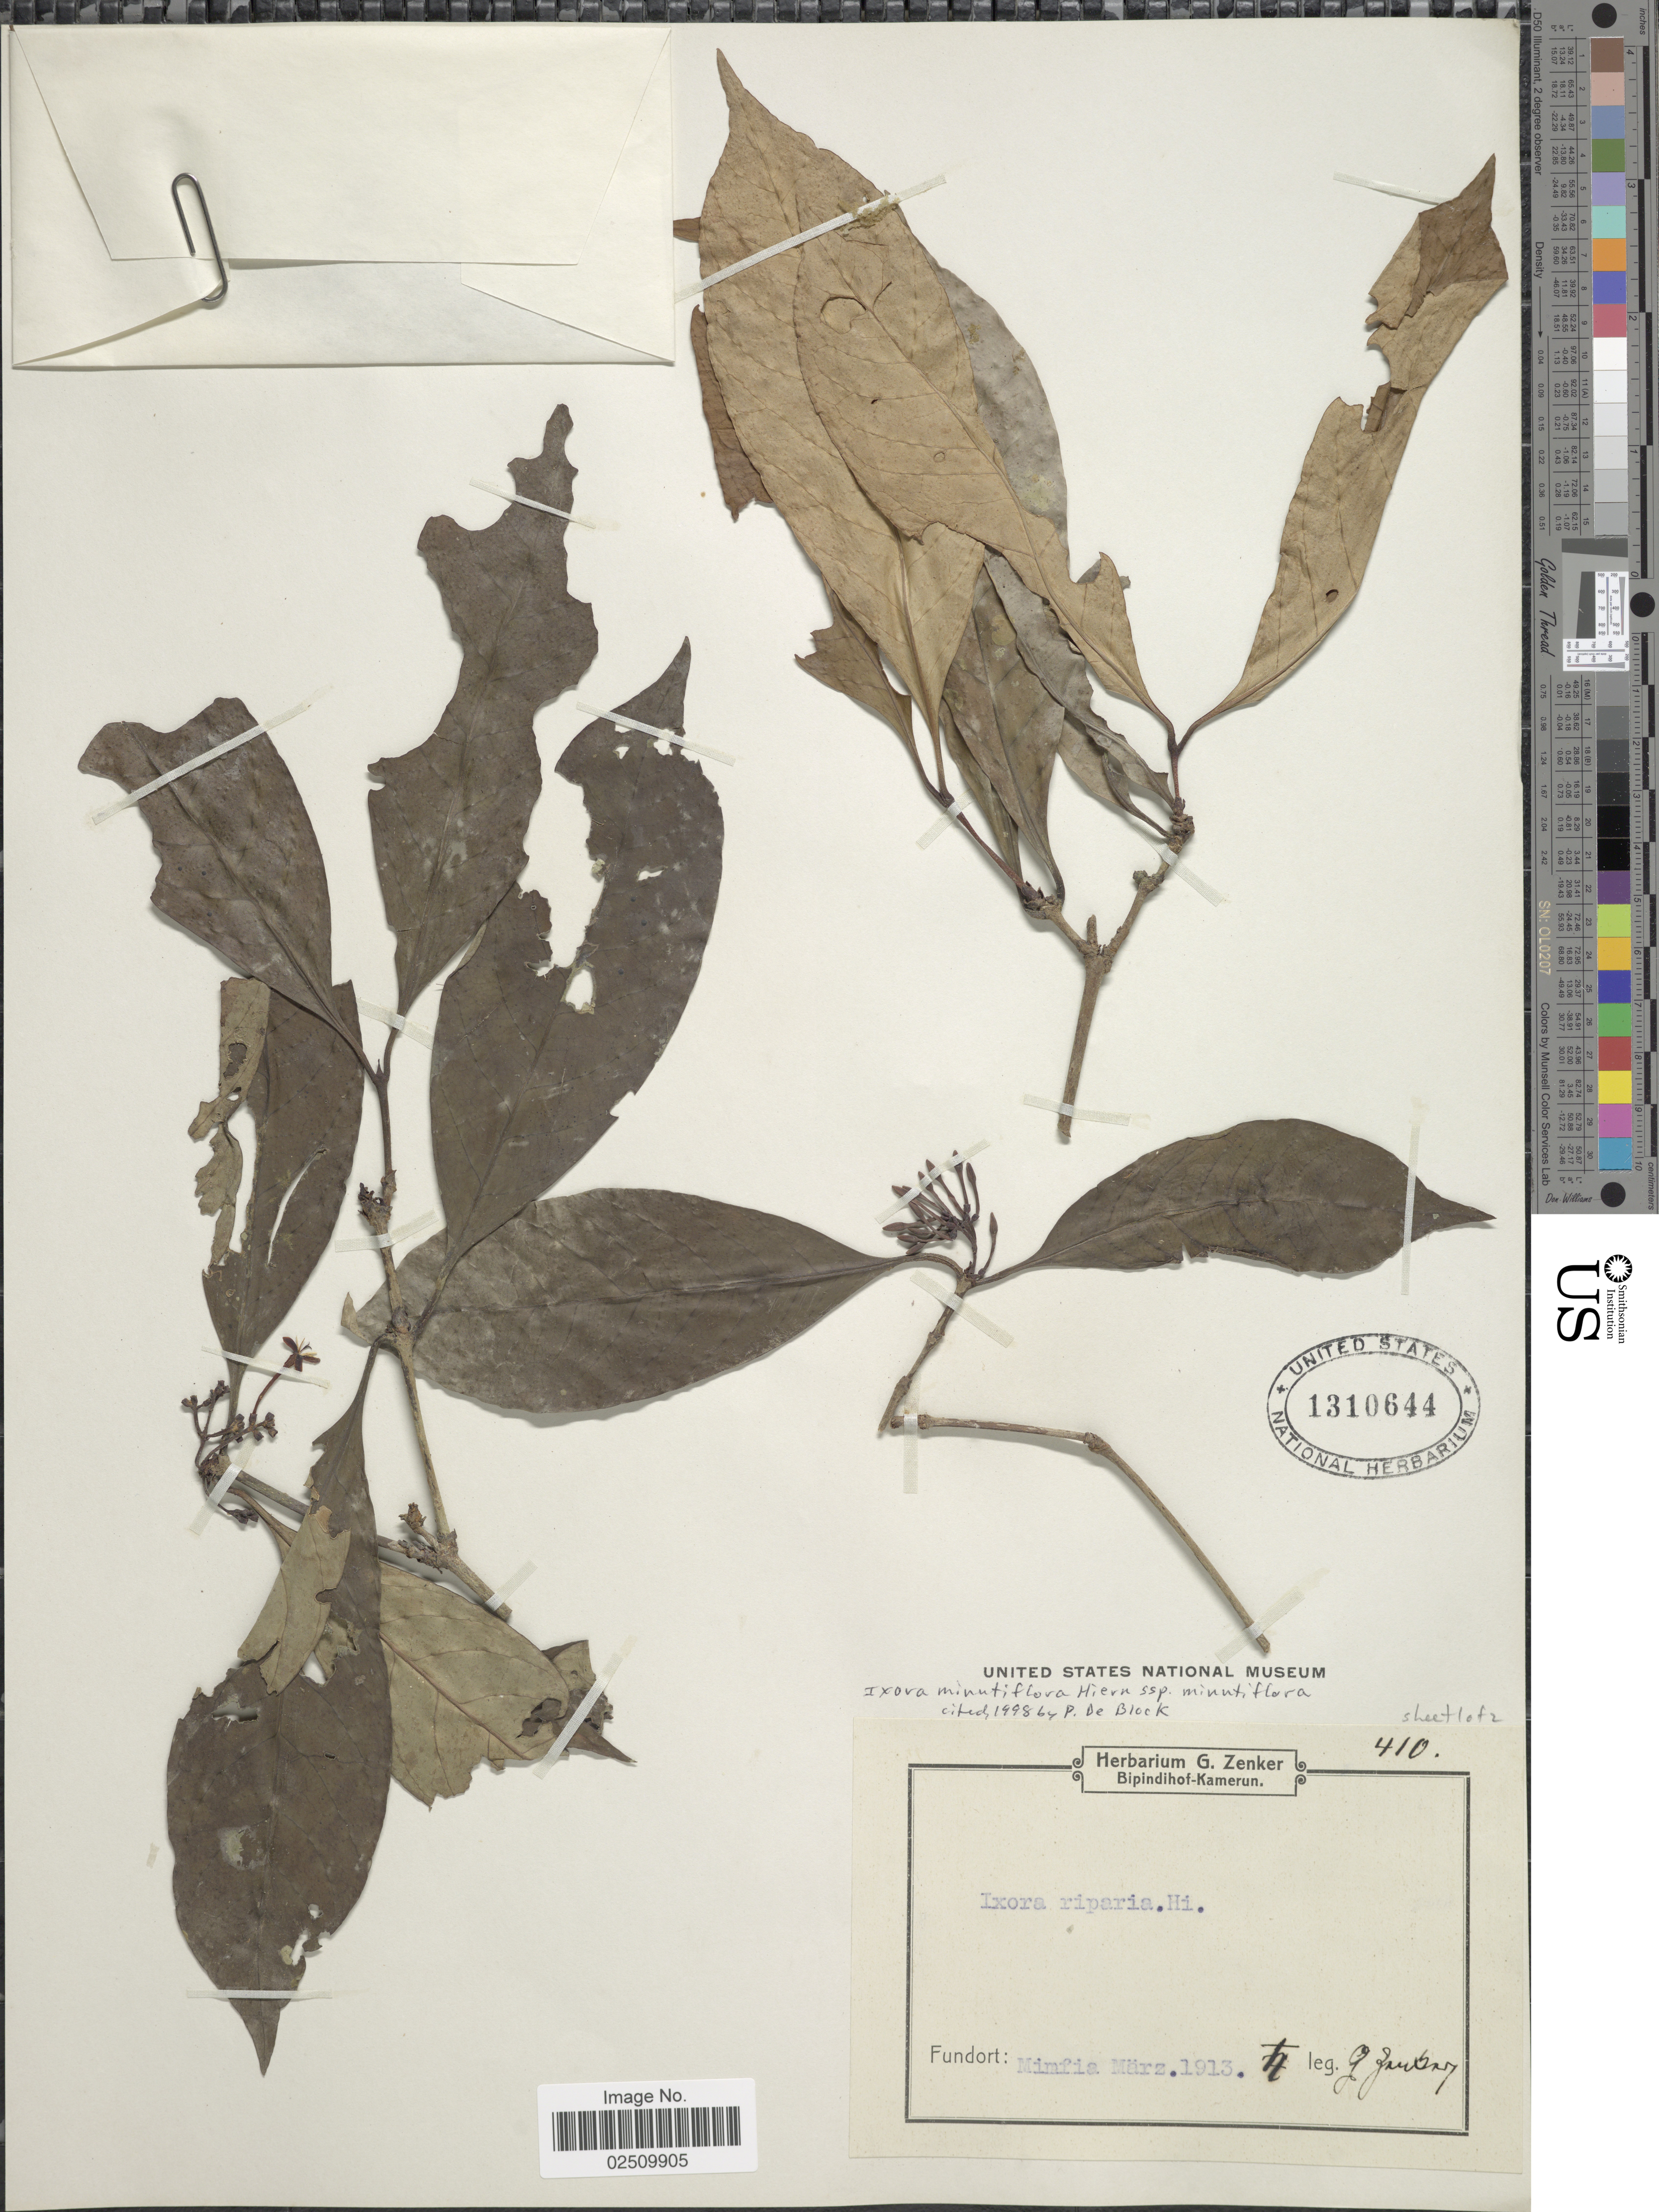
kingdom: Plantae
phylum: Tracheophyta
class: Magnoliopsida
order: Gentianales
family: Rubiaceae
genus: Ixora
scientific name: Ixora minutiflora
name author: Hiern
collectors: G. A. Zenker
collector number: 410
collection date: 1913-03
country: Cameroon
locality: Kamerun, Mimfia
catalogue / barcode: US 1310644